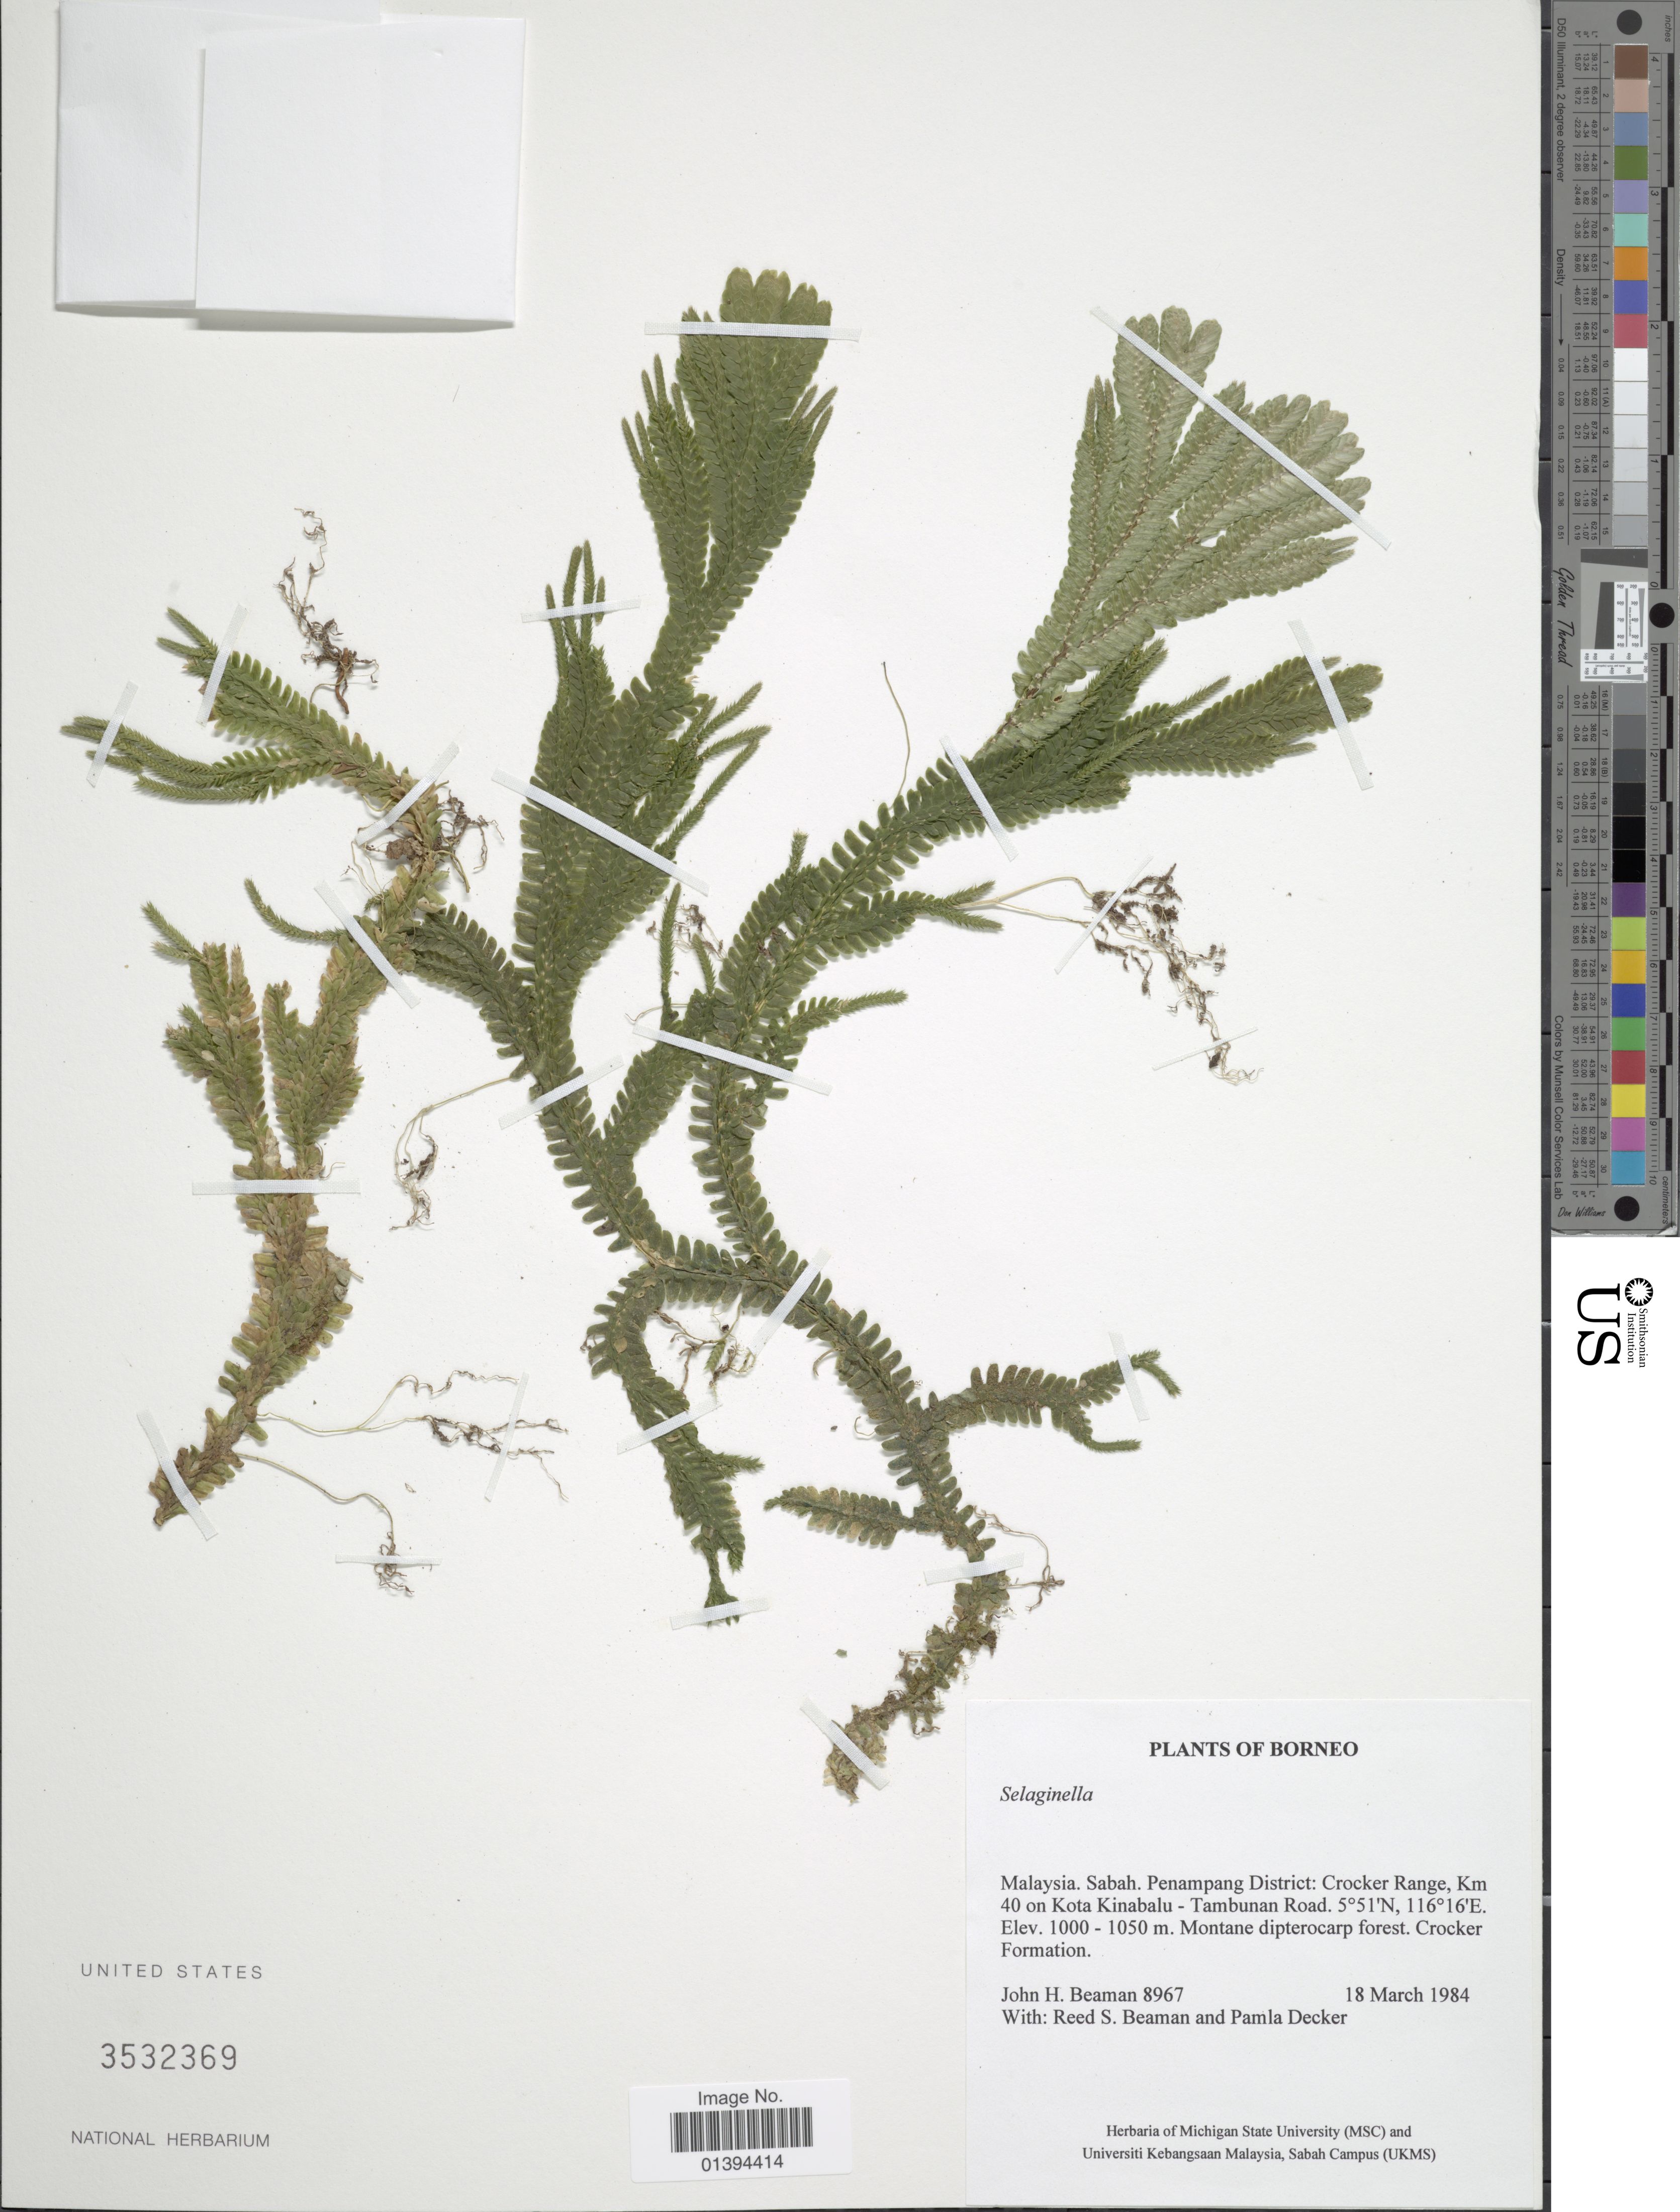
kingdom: Plantae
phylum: Tracheophyta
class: Lycopodiopsida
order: Selaginellales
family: Selaginellaceae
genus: Selaginella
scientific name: Selaginella sp.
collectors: J. H. Beaman, R. S. Beaman & P. Decker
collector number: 8967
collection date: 1984-03-18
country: Malaysia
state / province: Sabah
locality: Penampang District: Crocker Range, km 40 on Kota Kinabalu-Tambunan Road, Borneo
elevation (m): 1000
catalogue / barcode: US 3532369